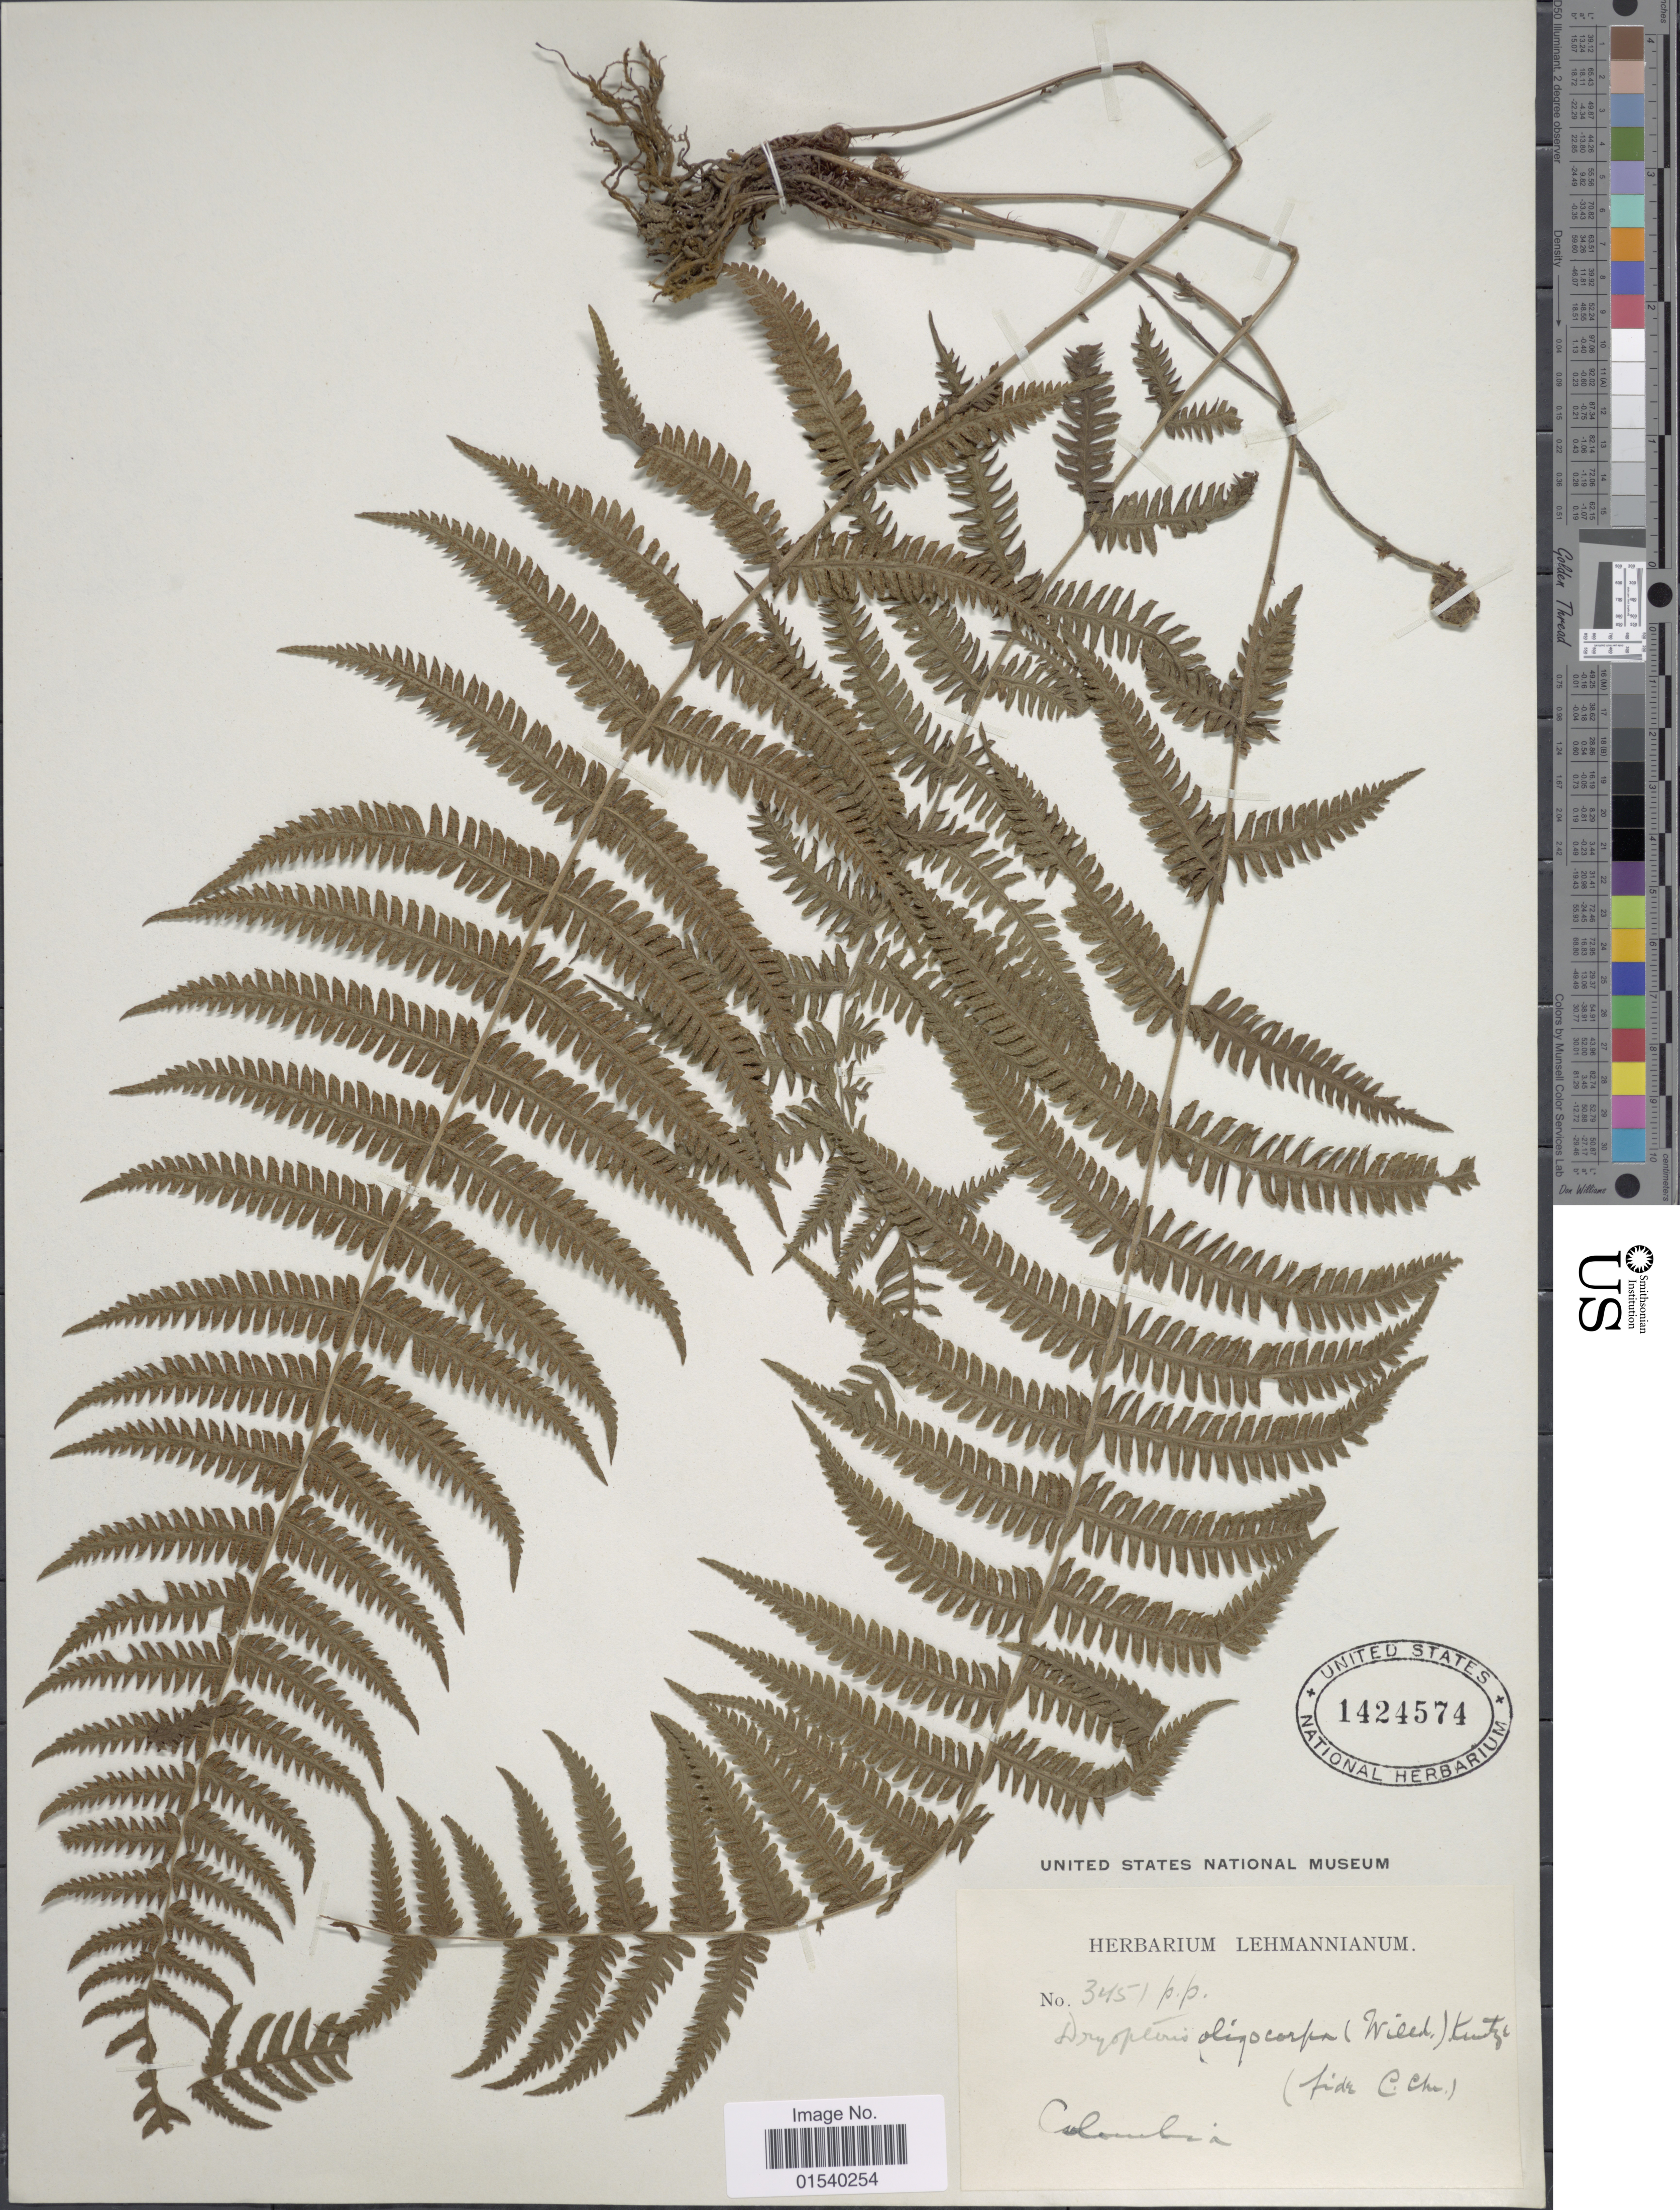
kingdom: Plantae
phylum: Tracheophyta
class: Polypodiopsida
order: Polypodiales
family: Thelypteridaceae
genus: Amauropelta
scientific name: Amauropelta oligocarpa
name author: (Humb. & Bonpl. ex Willd.) Pic. Serm.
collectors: ex herb. Lehmannianum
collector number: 3451 p.p.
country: Colombia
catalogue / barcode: US 1424574